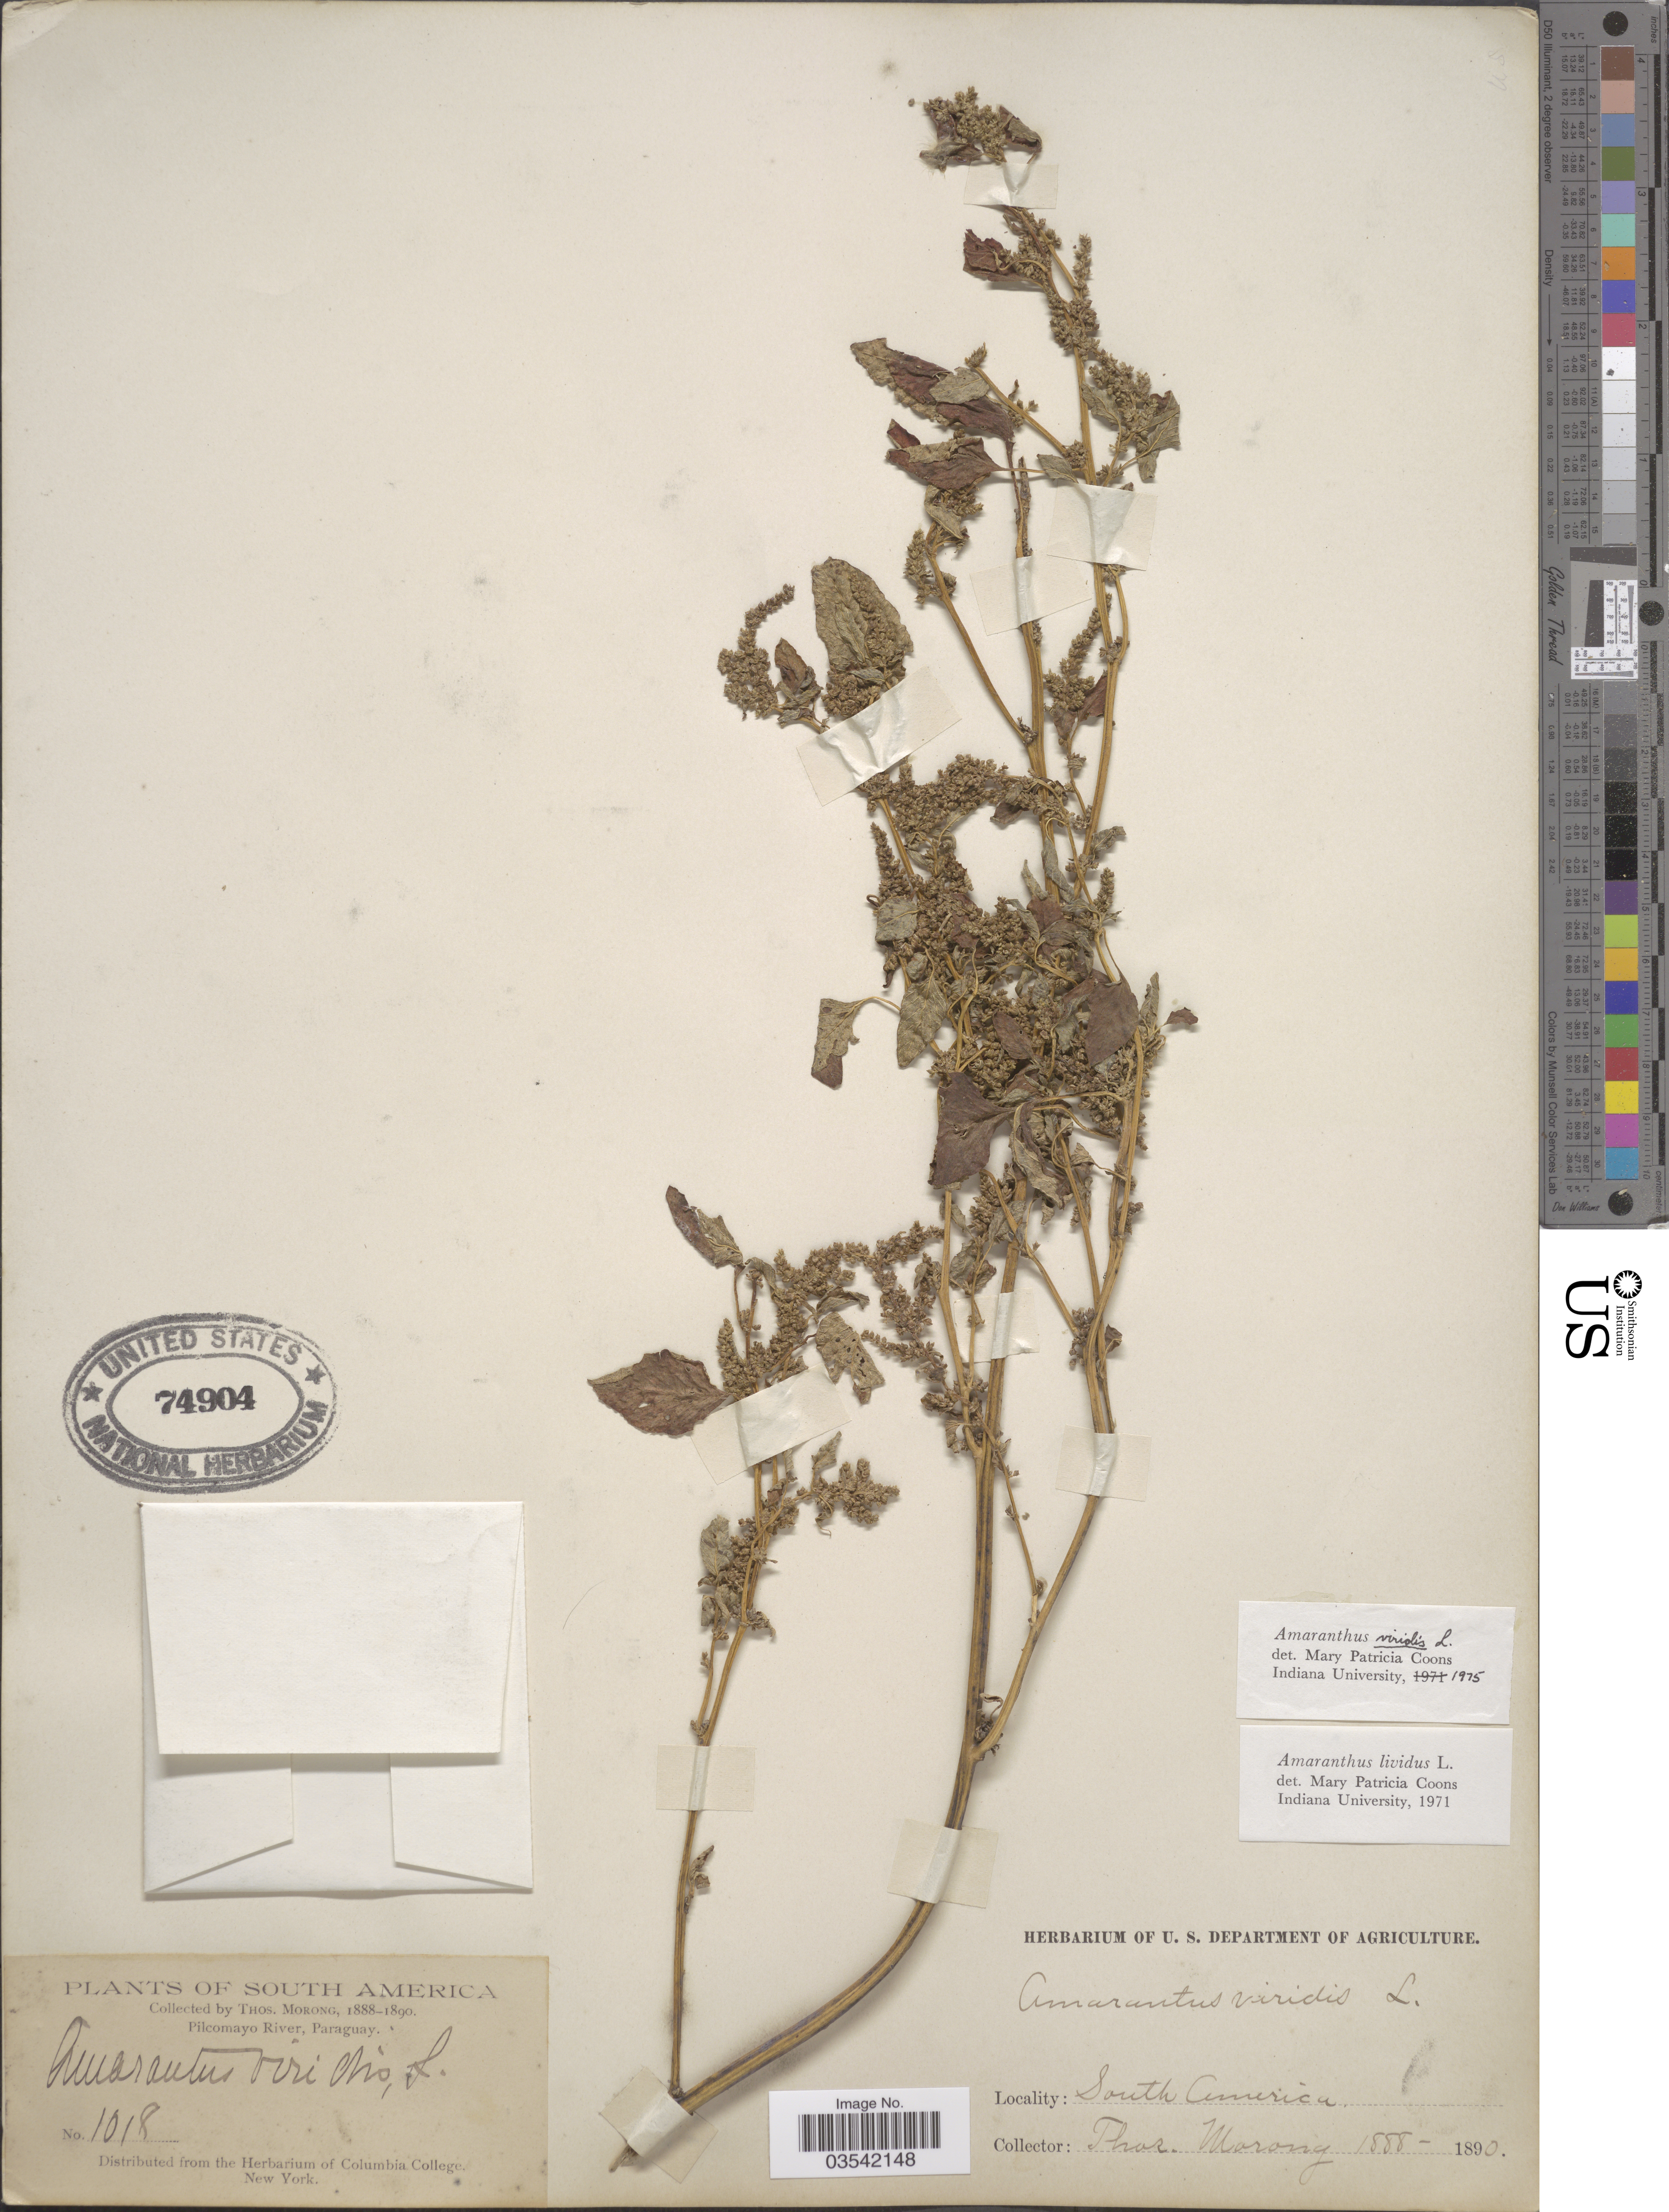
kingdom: Plantae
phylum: Tracheophyta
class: Magnoliopsida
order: Caryophyllales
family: Amaranthaceae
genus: Amaranthus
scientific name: Amaranthus viridis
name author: L.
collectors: ex herb. T. Morong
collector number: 1018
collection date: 1888/1890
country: Paraguay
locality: Pilcomayo River Paraguay.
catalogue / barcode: US 74904